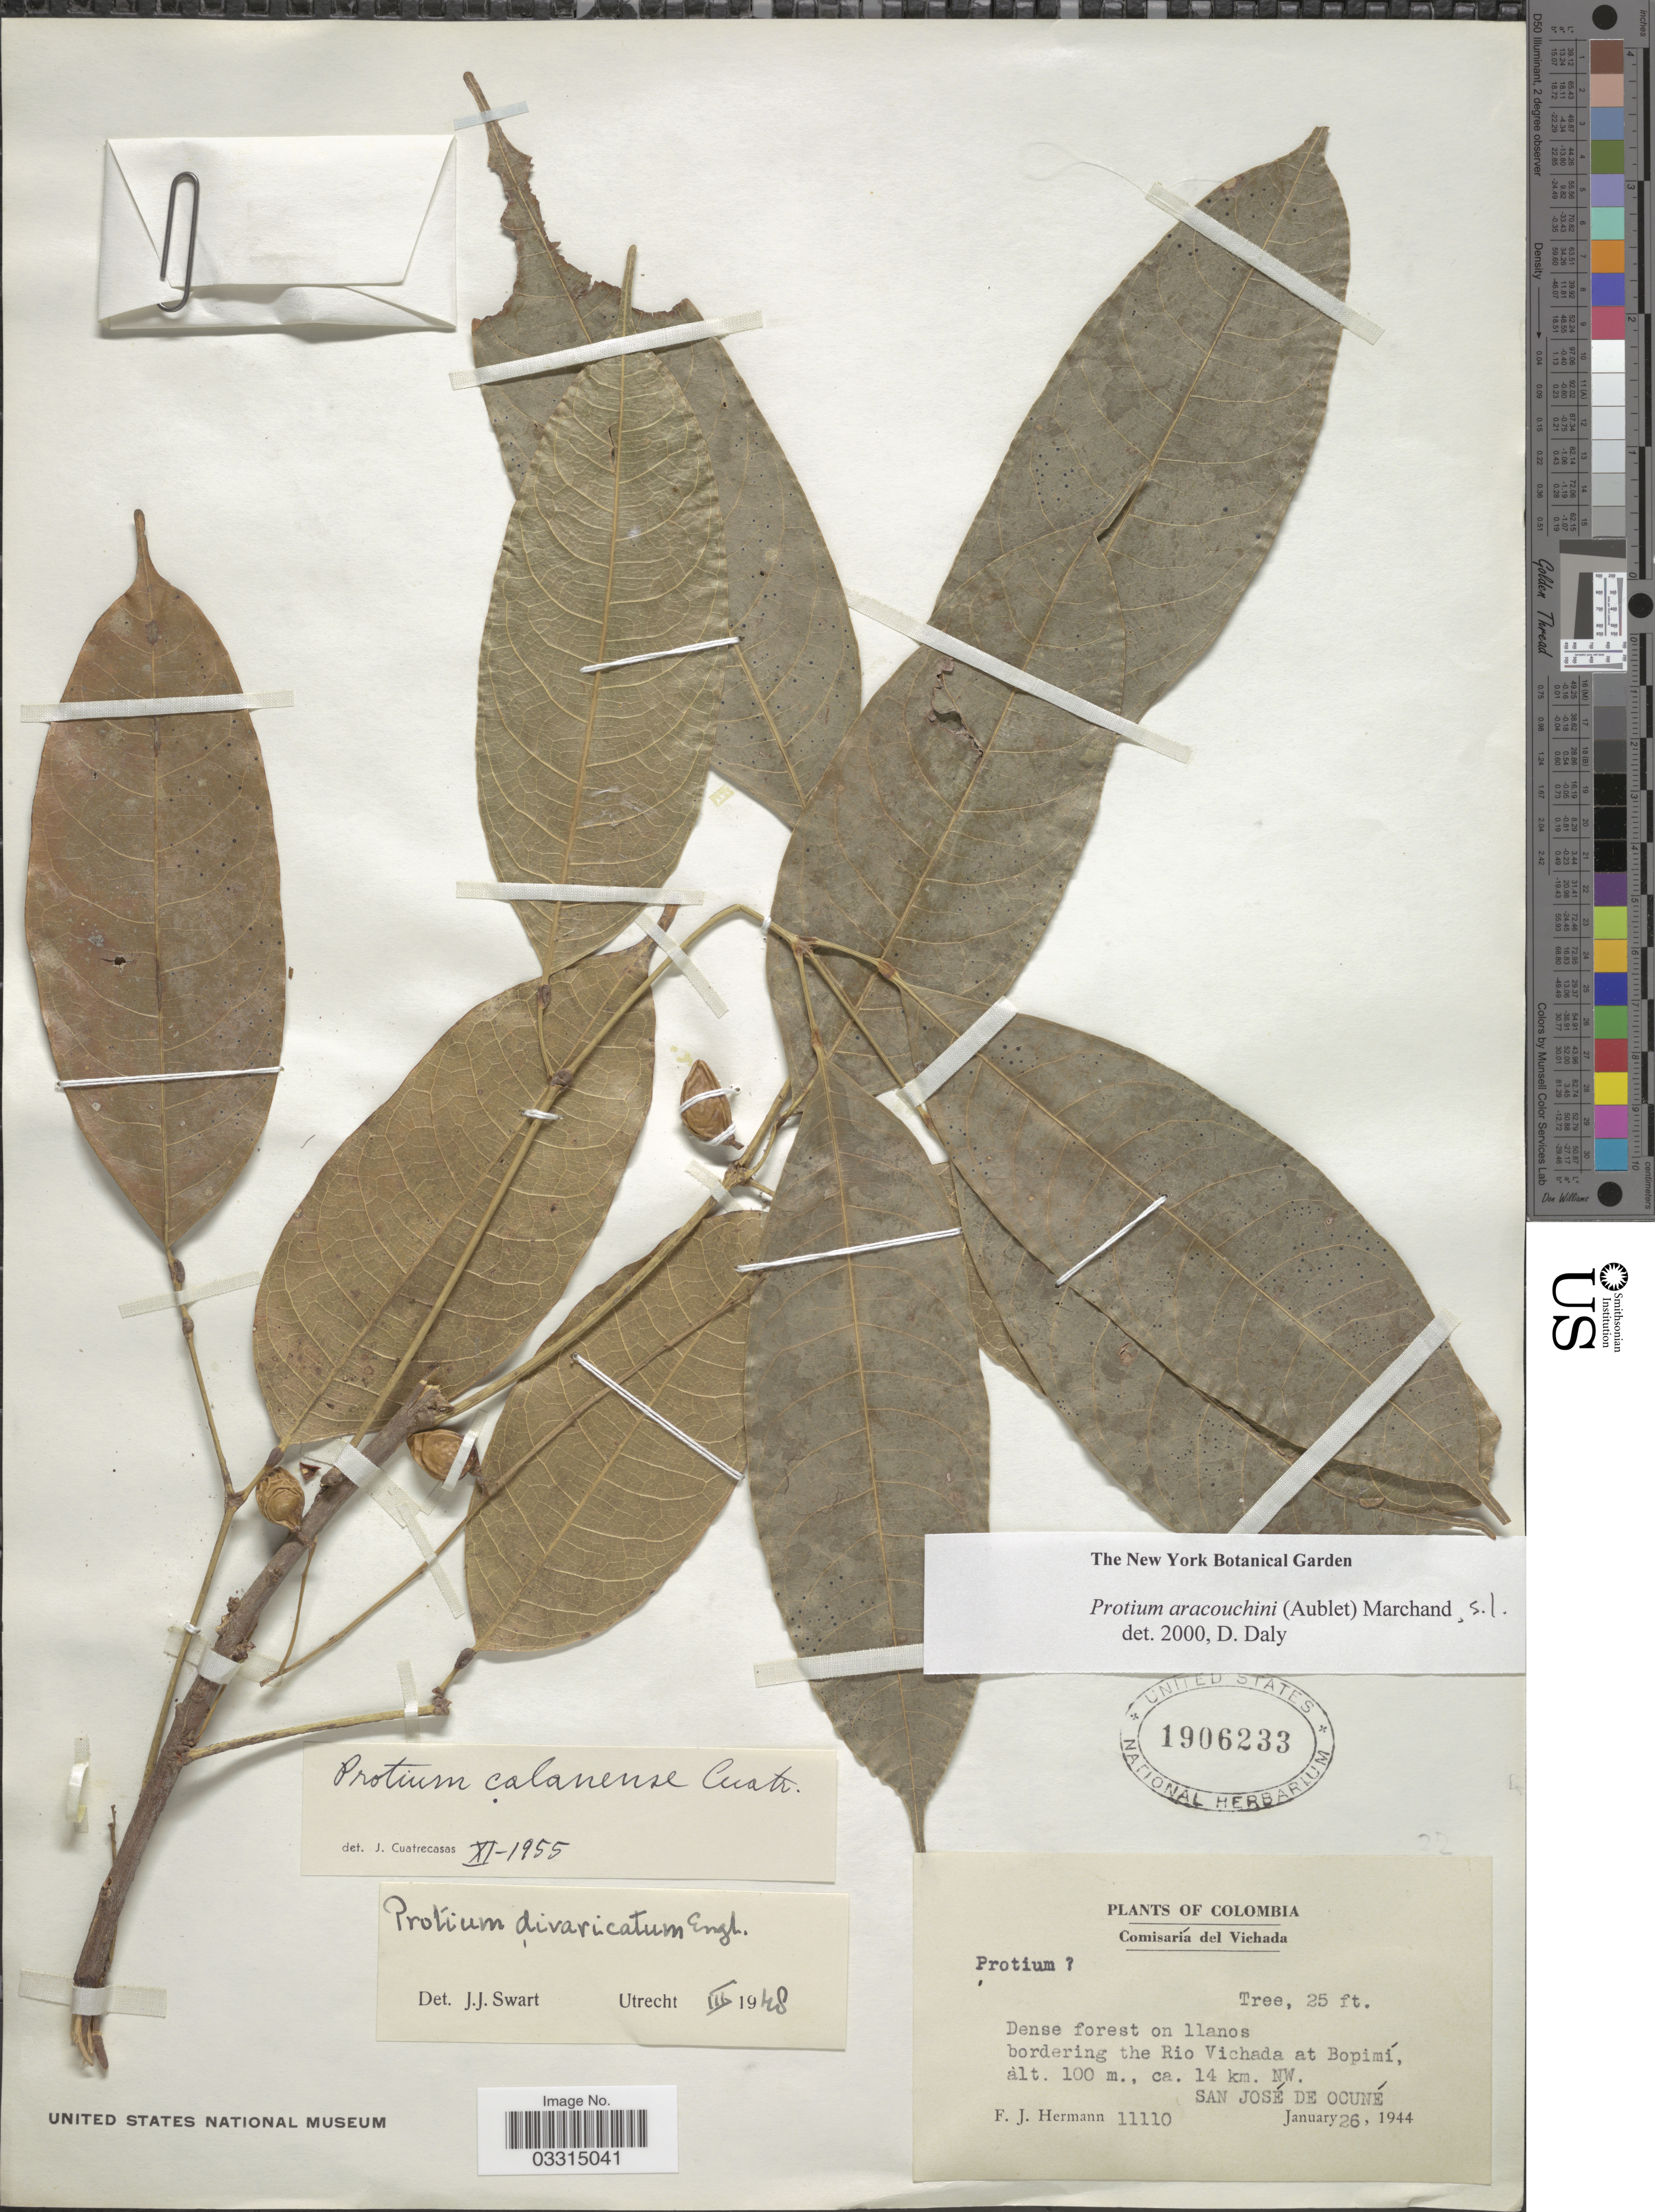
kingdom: Plantae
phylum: Tracheophyta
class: Magnoliopsida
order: Sapindales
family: Burseraceae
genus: Protium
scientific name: Protium aracouchini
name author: (Aubl.) Marchand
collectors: F. J. Hermann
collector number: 11110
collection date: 1944-01-26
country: Colombia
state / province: Vichada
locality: Comisaría del Vichada. Dense forest on llanos bordering the Rio Vichada at Bopimí, ca. 14 km. NW. San José de Ocuné.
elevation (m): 100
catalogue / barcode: US 1906233